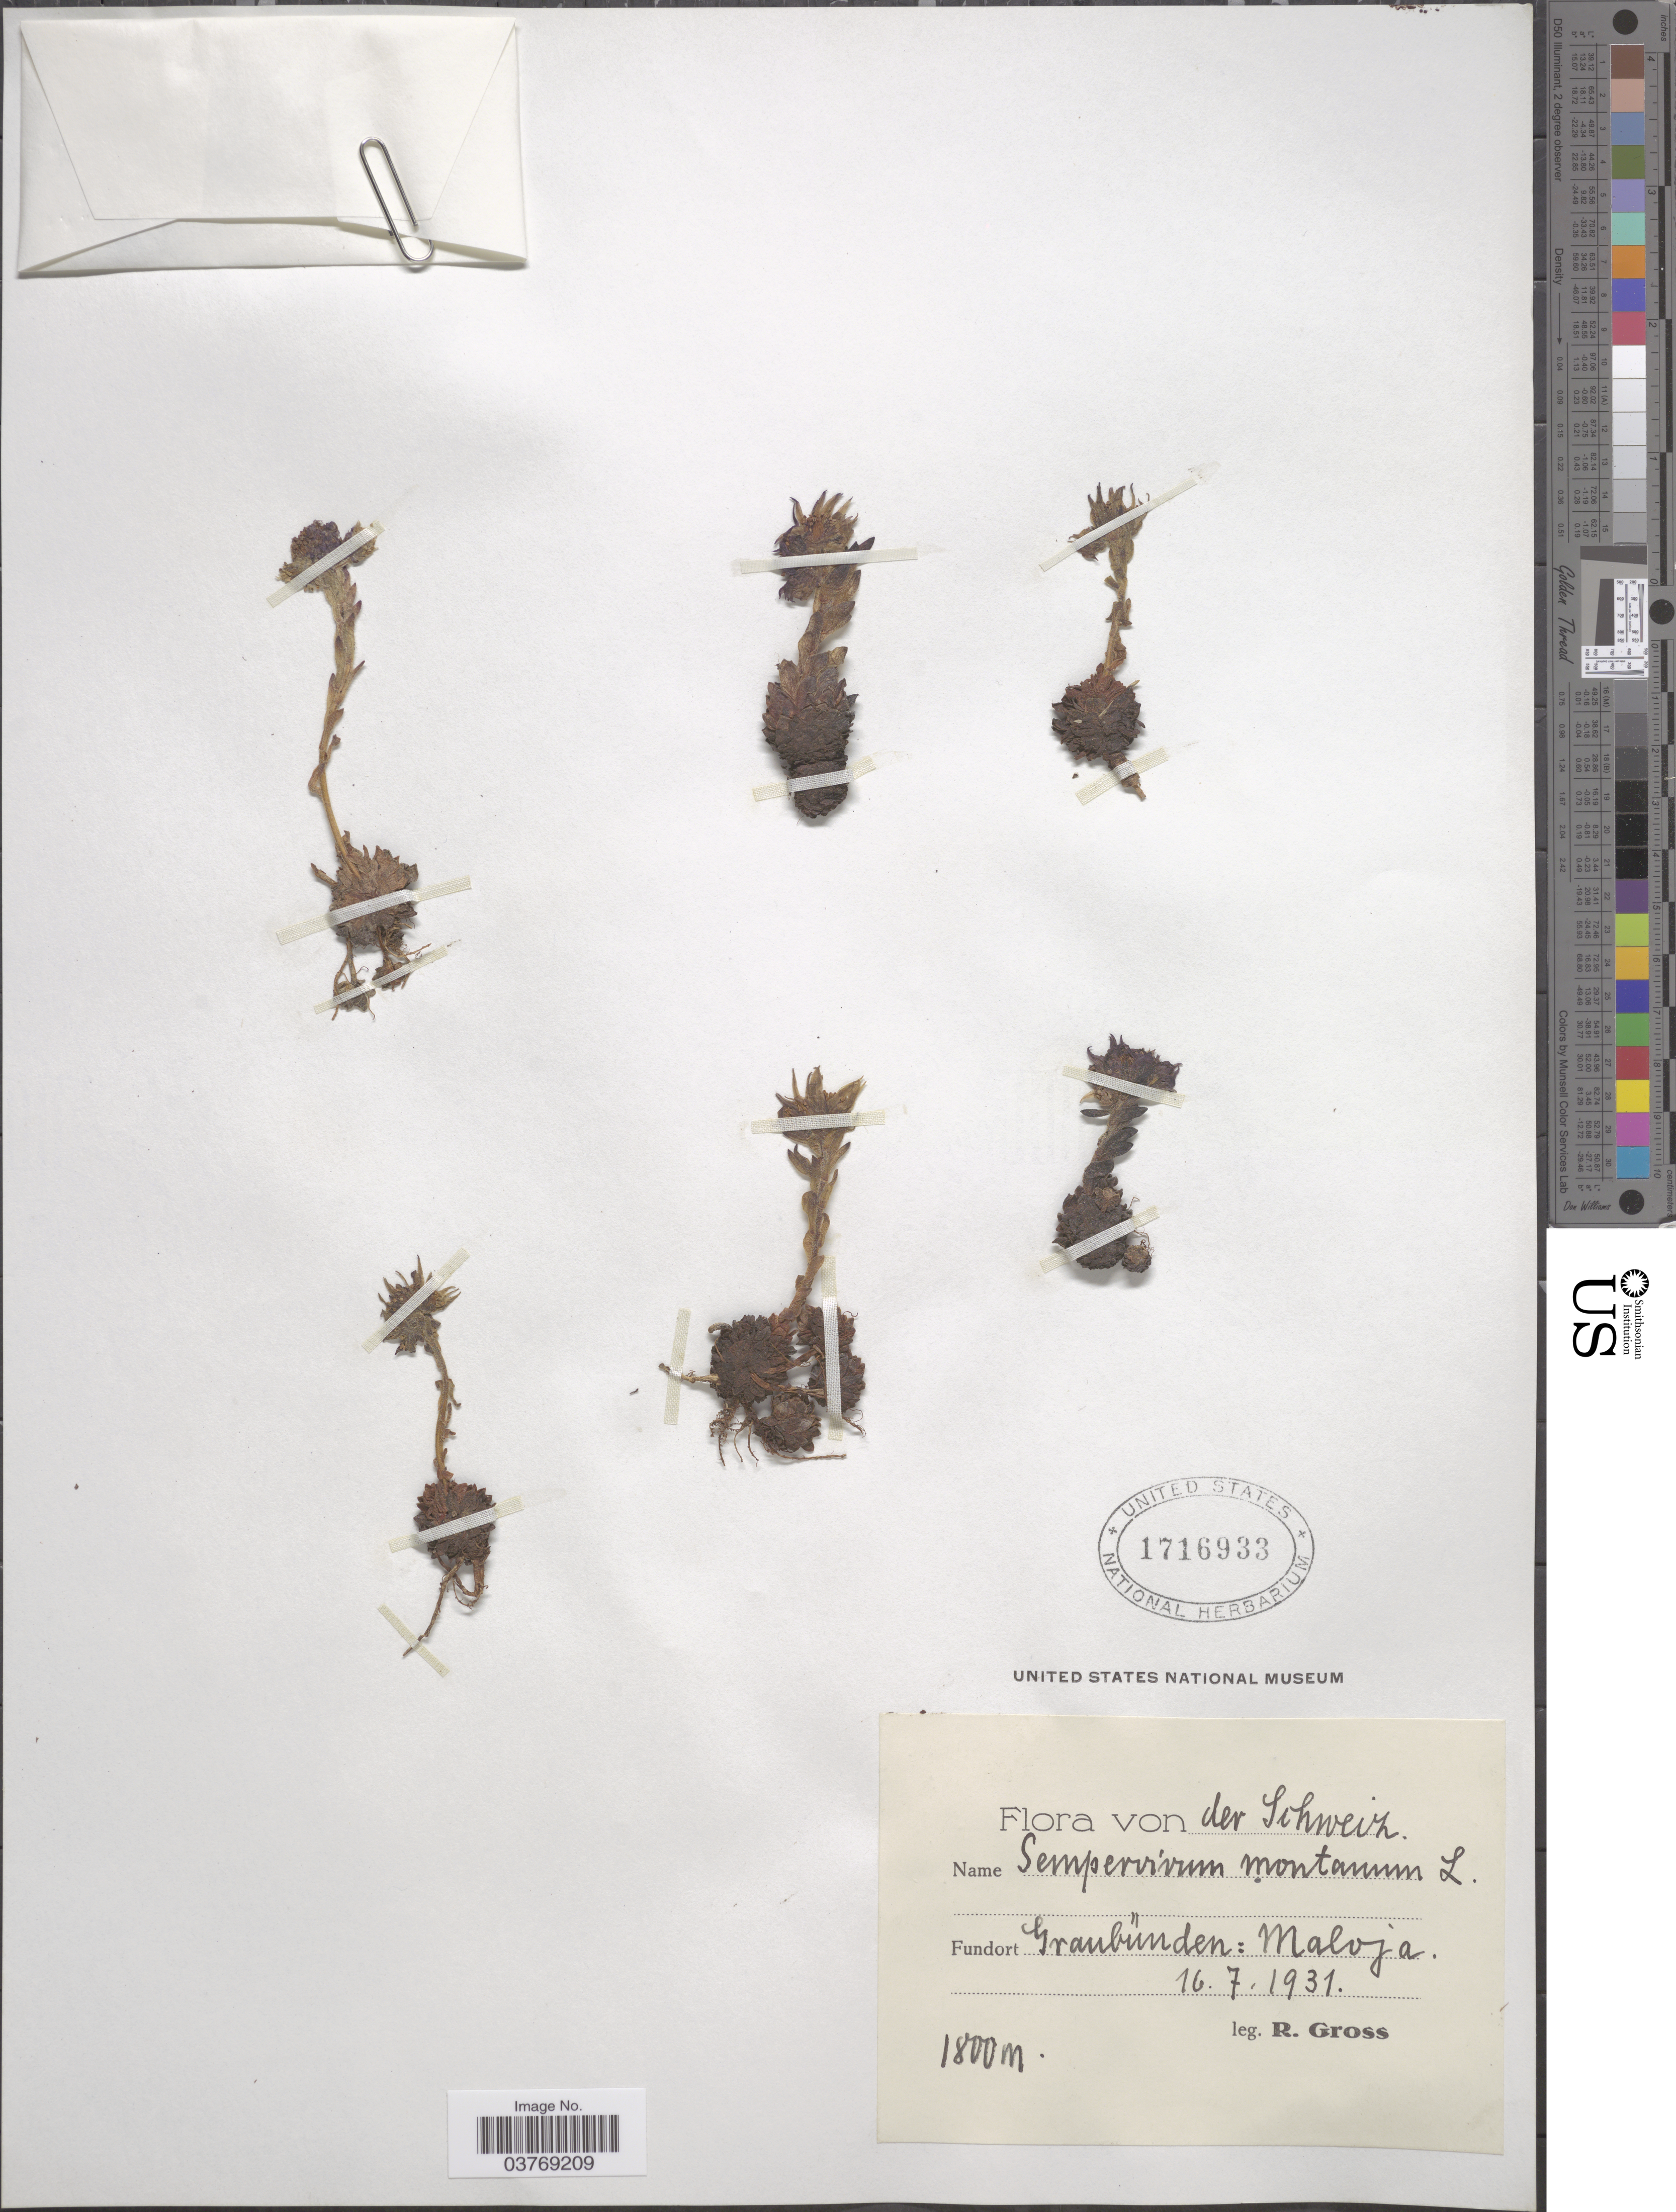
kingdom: Plantae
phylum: Tracheophyta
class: Magnoliopsida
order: Saxifragales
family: Crassulaceae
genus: Sempervivum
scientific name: Sempervivum montanum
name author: L.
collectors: R. Gross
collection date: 1931-07-16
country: Switzerland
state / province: Graubunden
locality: Der Schweiz. Maloja.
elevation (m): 1800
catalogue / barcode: US 1716933